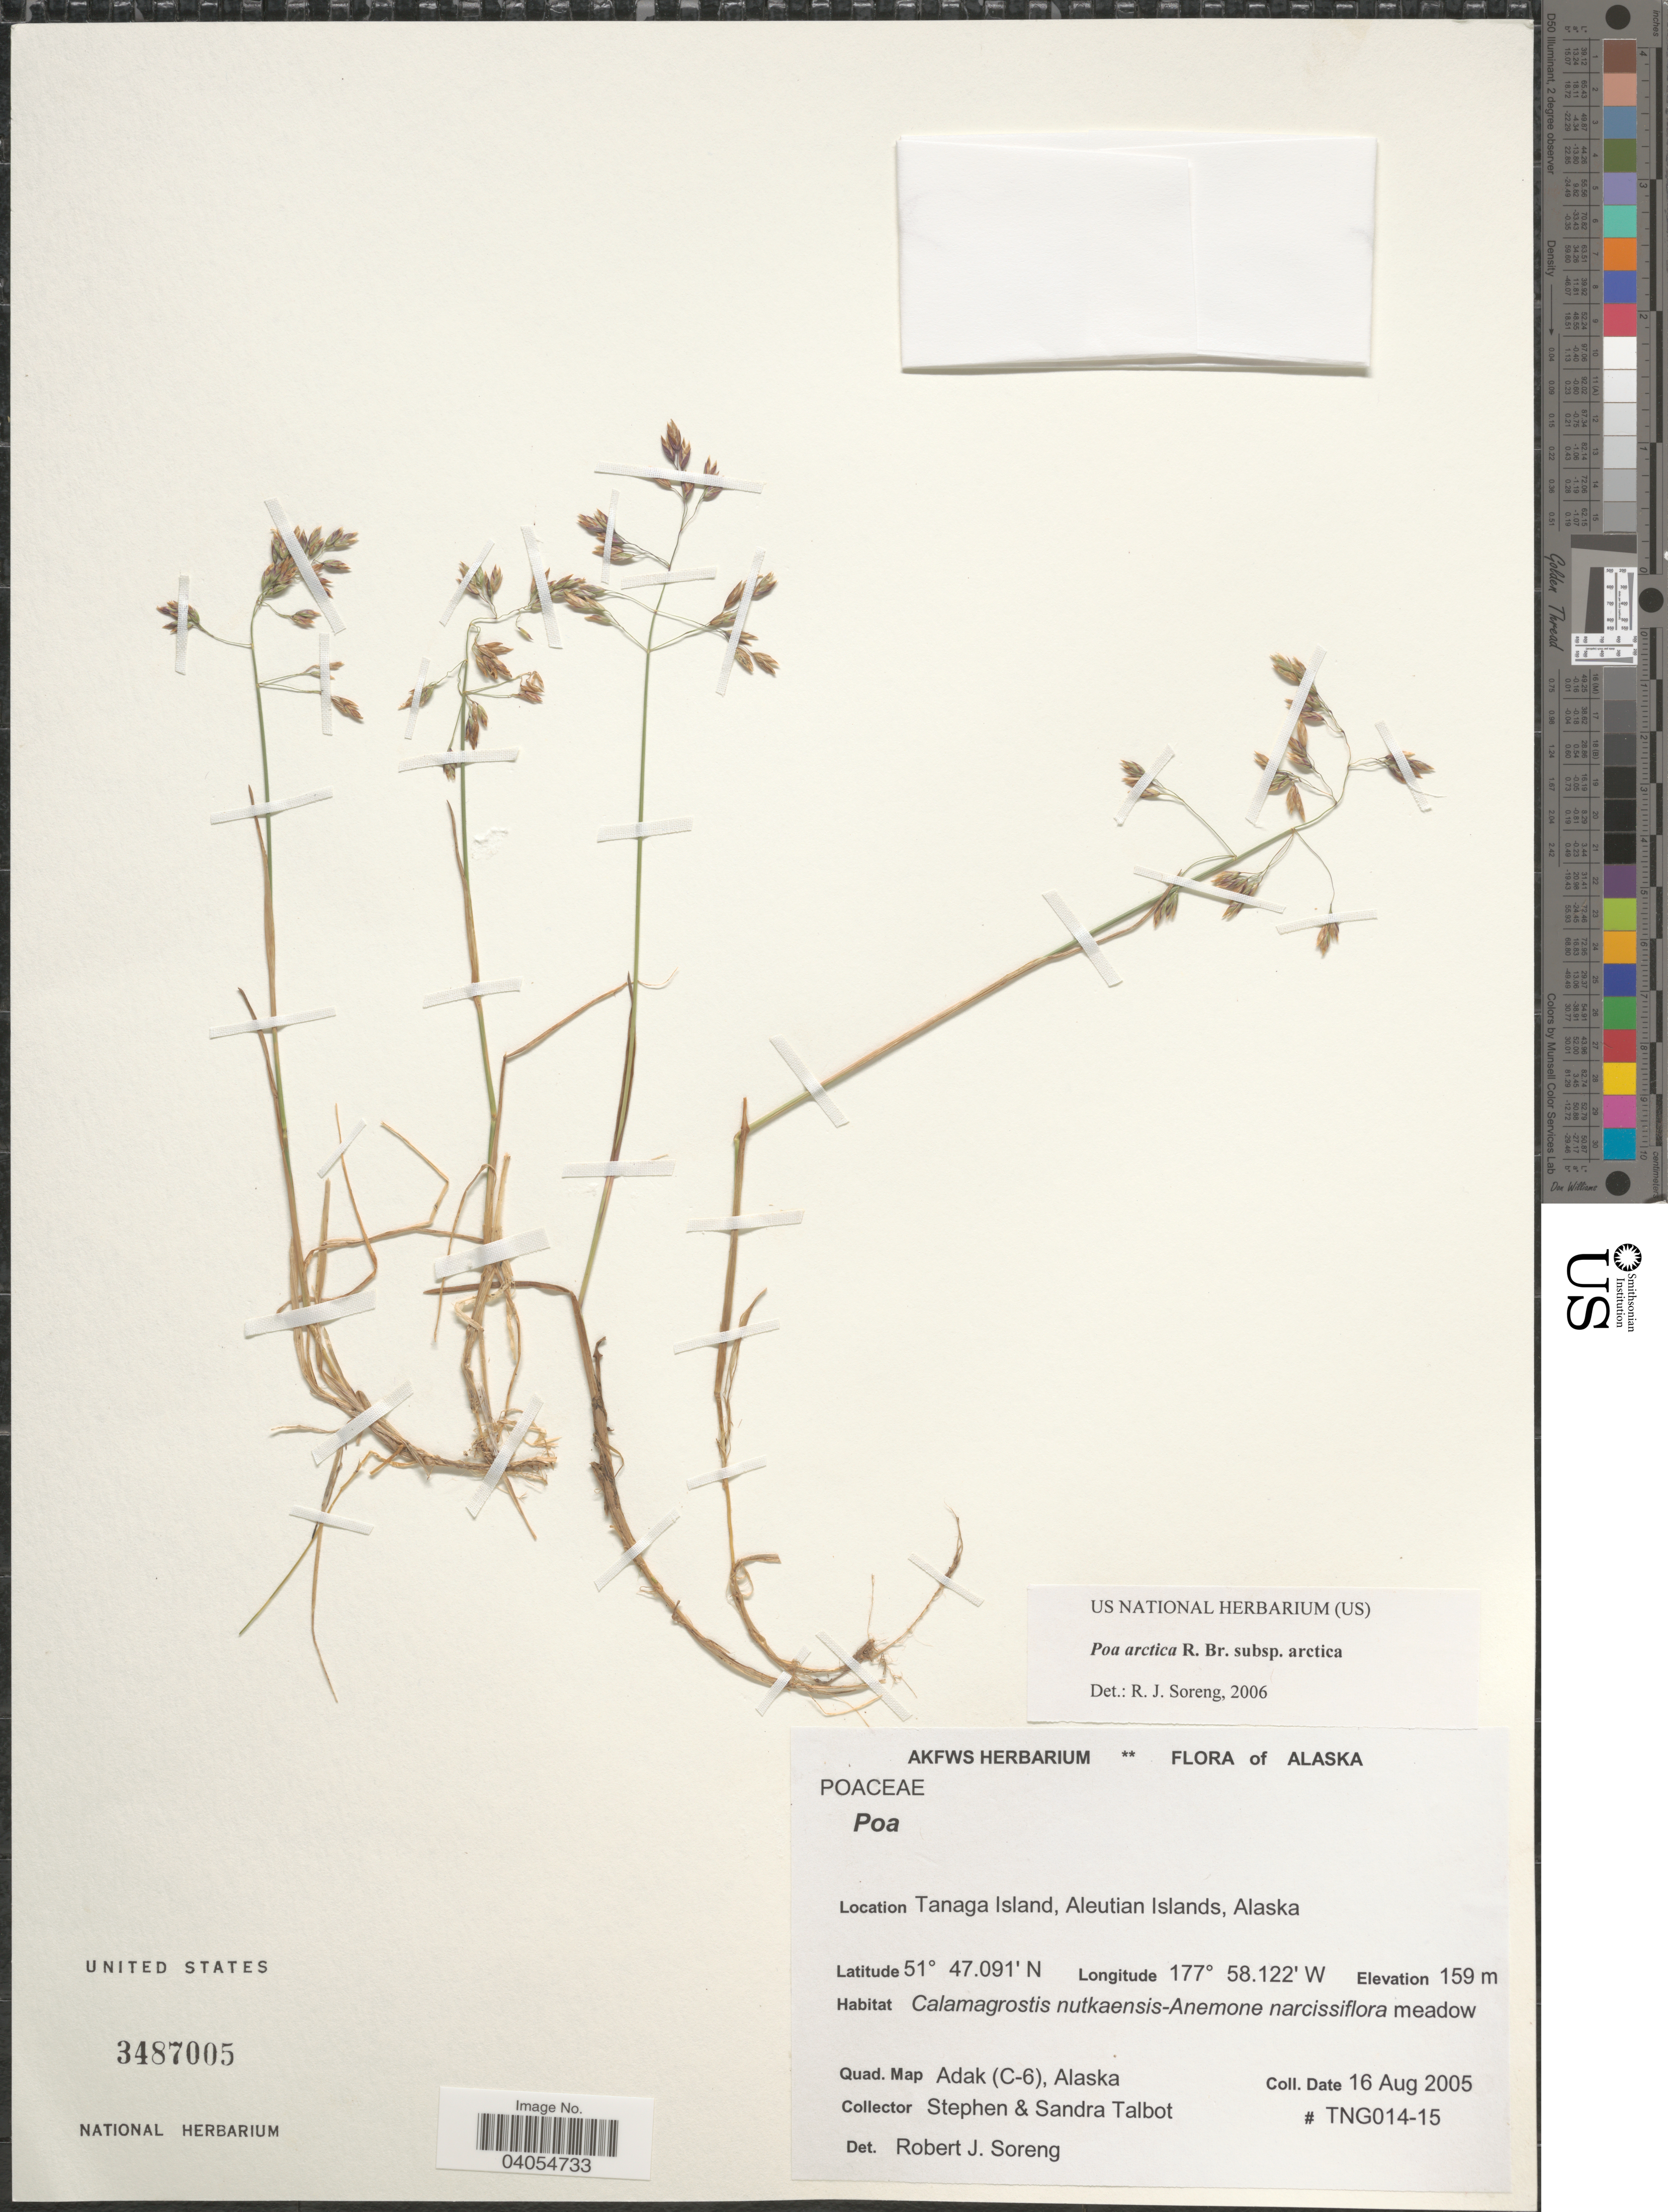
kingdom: Plantae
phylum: Tracheophyta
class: Liliopsida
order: Poales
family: Poaceae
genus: Poa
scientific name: Poa arctica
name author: R. Br.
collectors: S. S. Talbot & S. Talbot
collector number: TNG014-15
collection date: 2005-08-16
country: United States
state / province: Alaska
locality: Tanaga Island, Aleutian Islands. Quad. Map Adak (C-6).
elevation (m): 159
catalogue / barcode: US 3487005